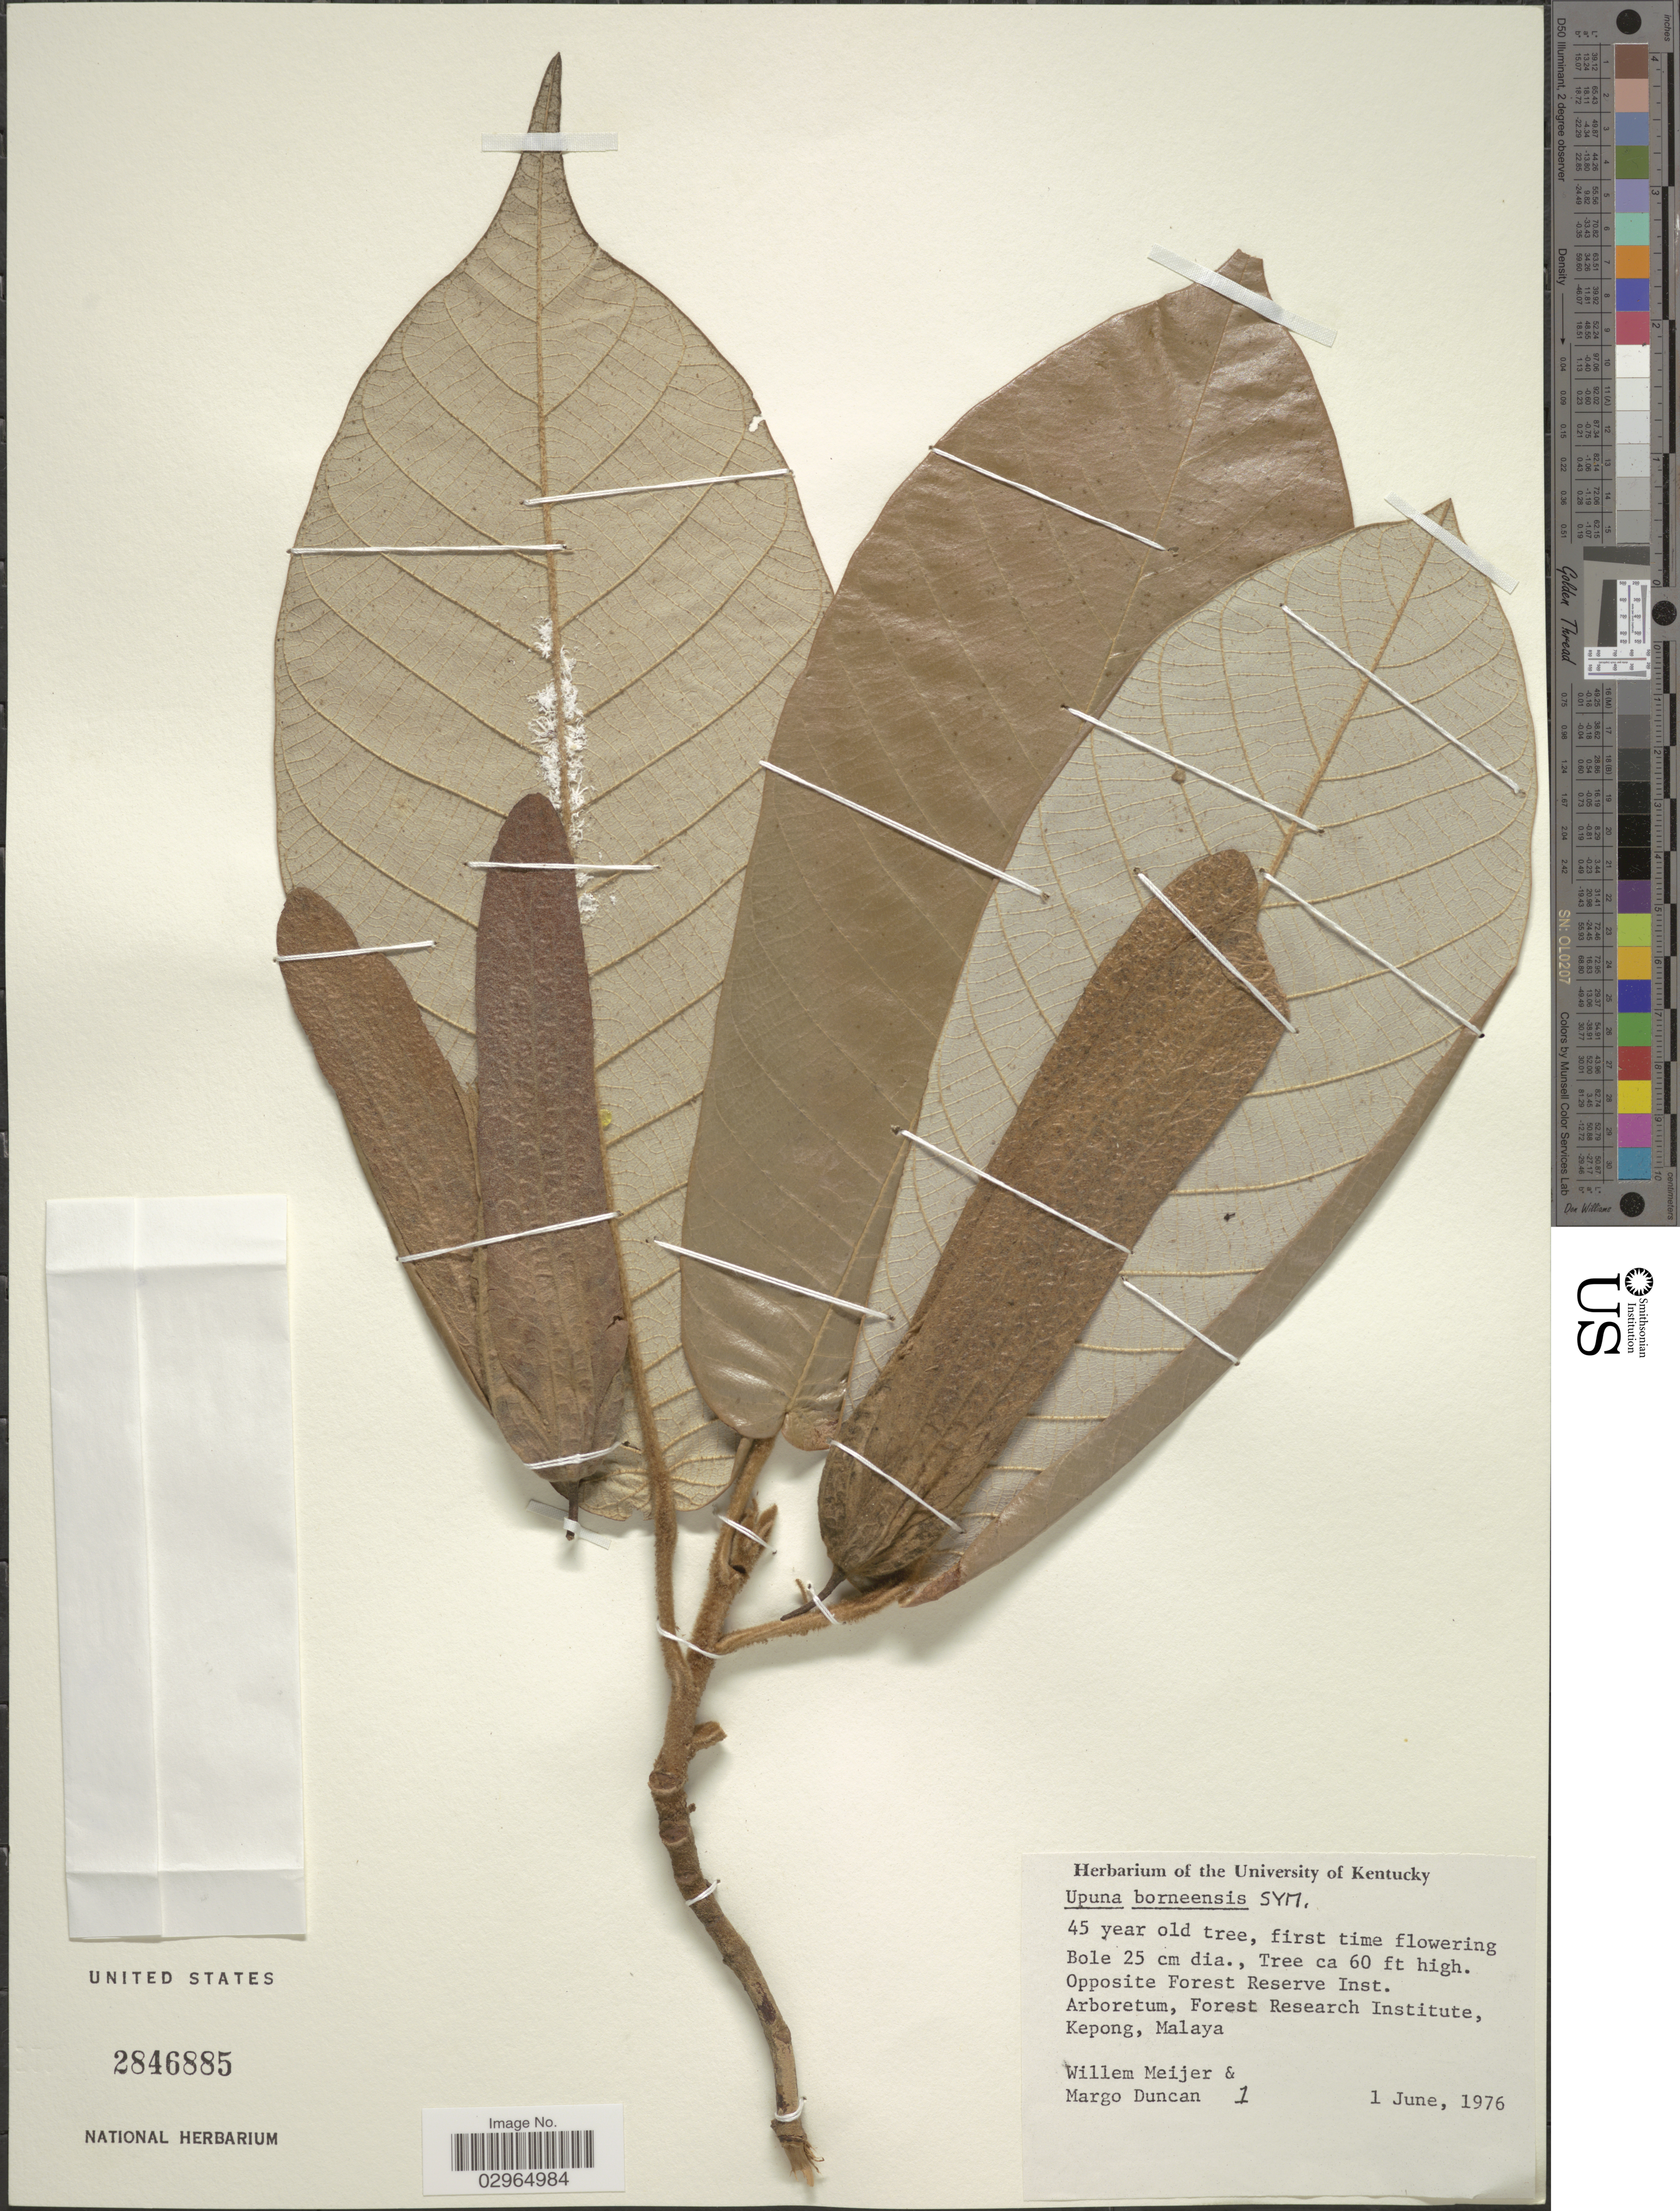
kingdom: Plantae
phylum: Tracheophyta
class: Magnoliopsida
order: Malvales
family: Dipterocarpaceae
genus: Upuna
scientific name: Upuna boreensis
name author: Symington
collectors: W. Meijer & M. Duncan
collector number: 1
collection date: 1976-06-01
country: Malaysia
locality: Arboretum, Forest Research Institute, Kepong.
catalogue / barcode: US 2846885